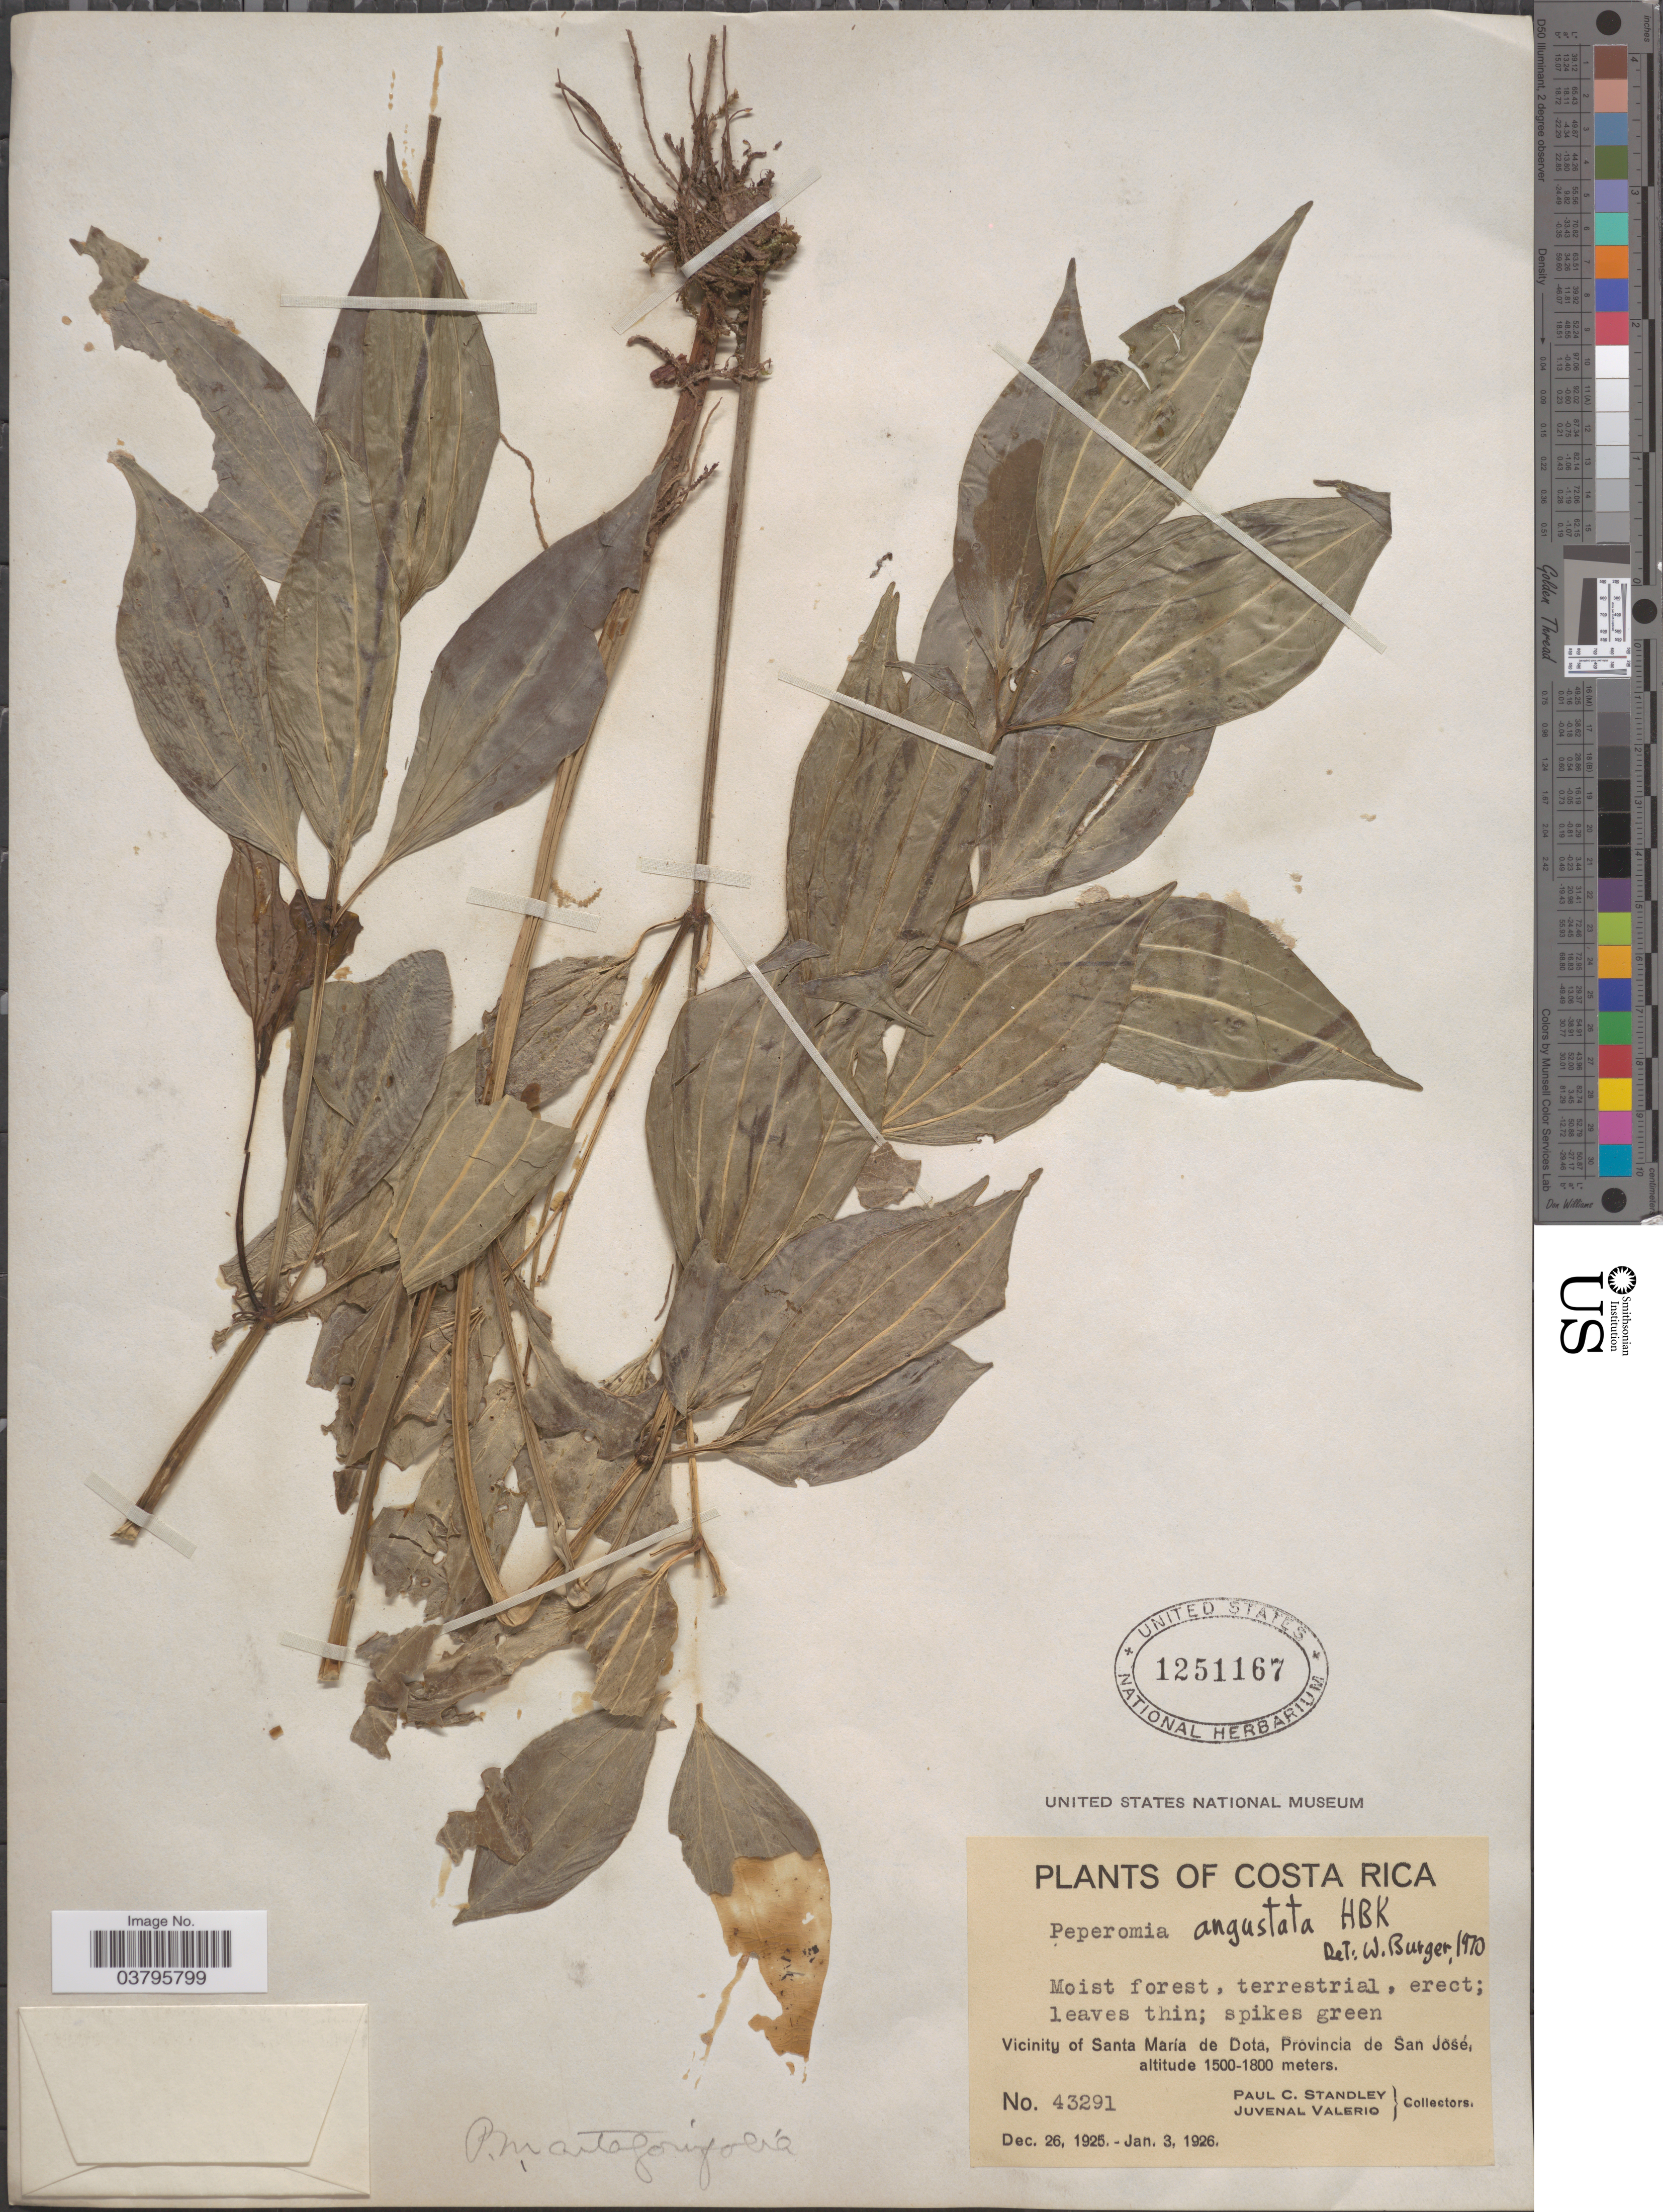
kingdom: Plantae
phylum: Tracheophyta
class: Magnoliopsida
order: Piperales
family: Piperaceae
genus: Peperomia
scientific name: Peperomia rhexiifolia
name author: C. DC.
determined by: Jiménez, José Estaban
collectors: P. C. Standley & J. Valerio R.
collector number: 43291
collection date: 1925-12-26/1926-01-03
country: Costa Rica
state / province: San José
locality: Vicinity of Santa María de Dota.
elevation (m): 1500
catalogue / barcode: US 1251167